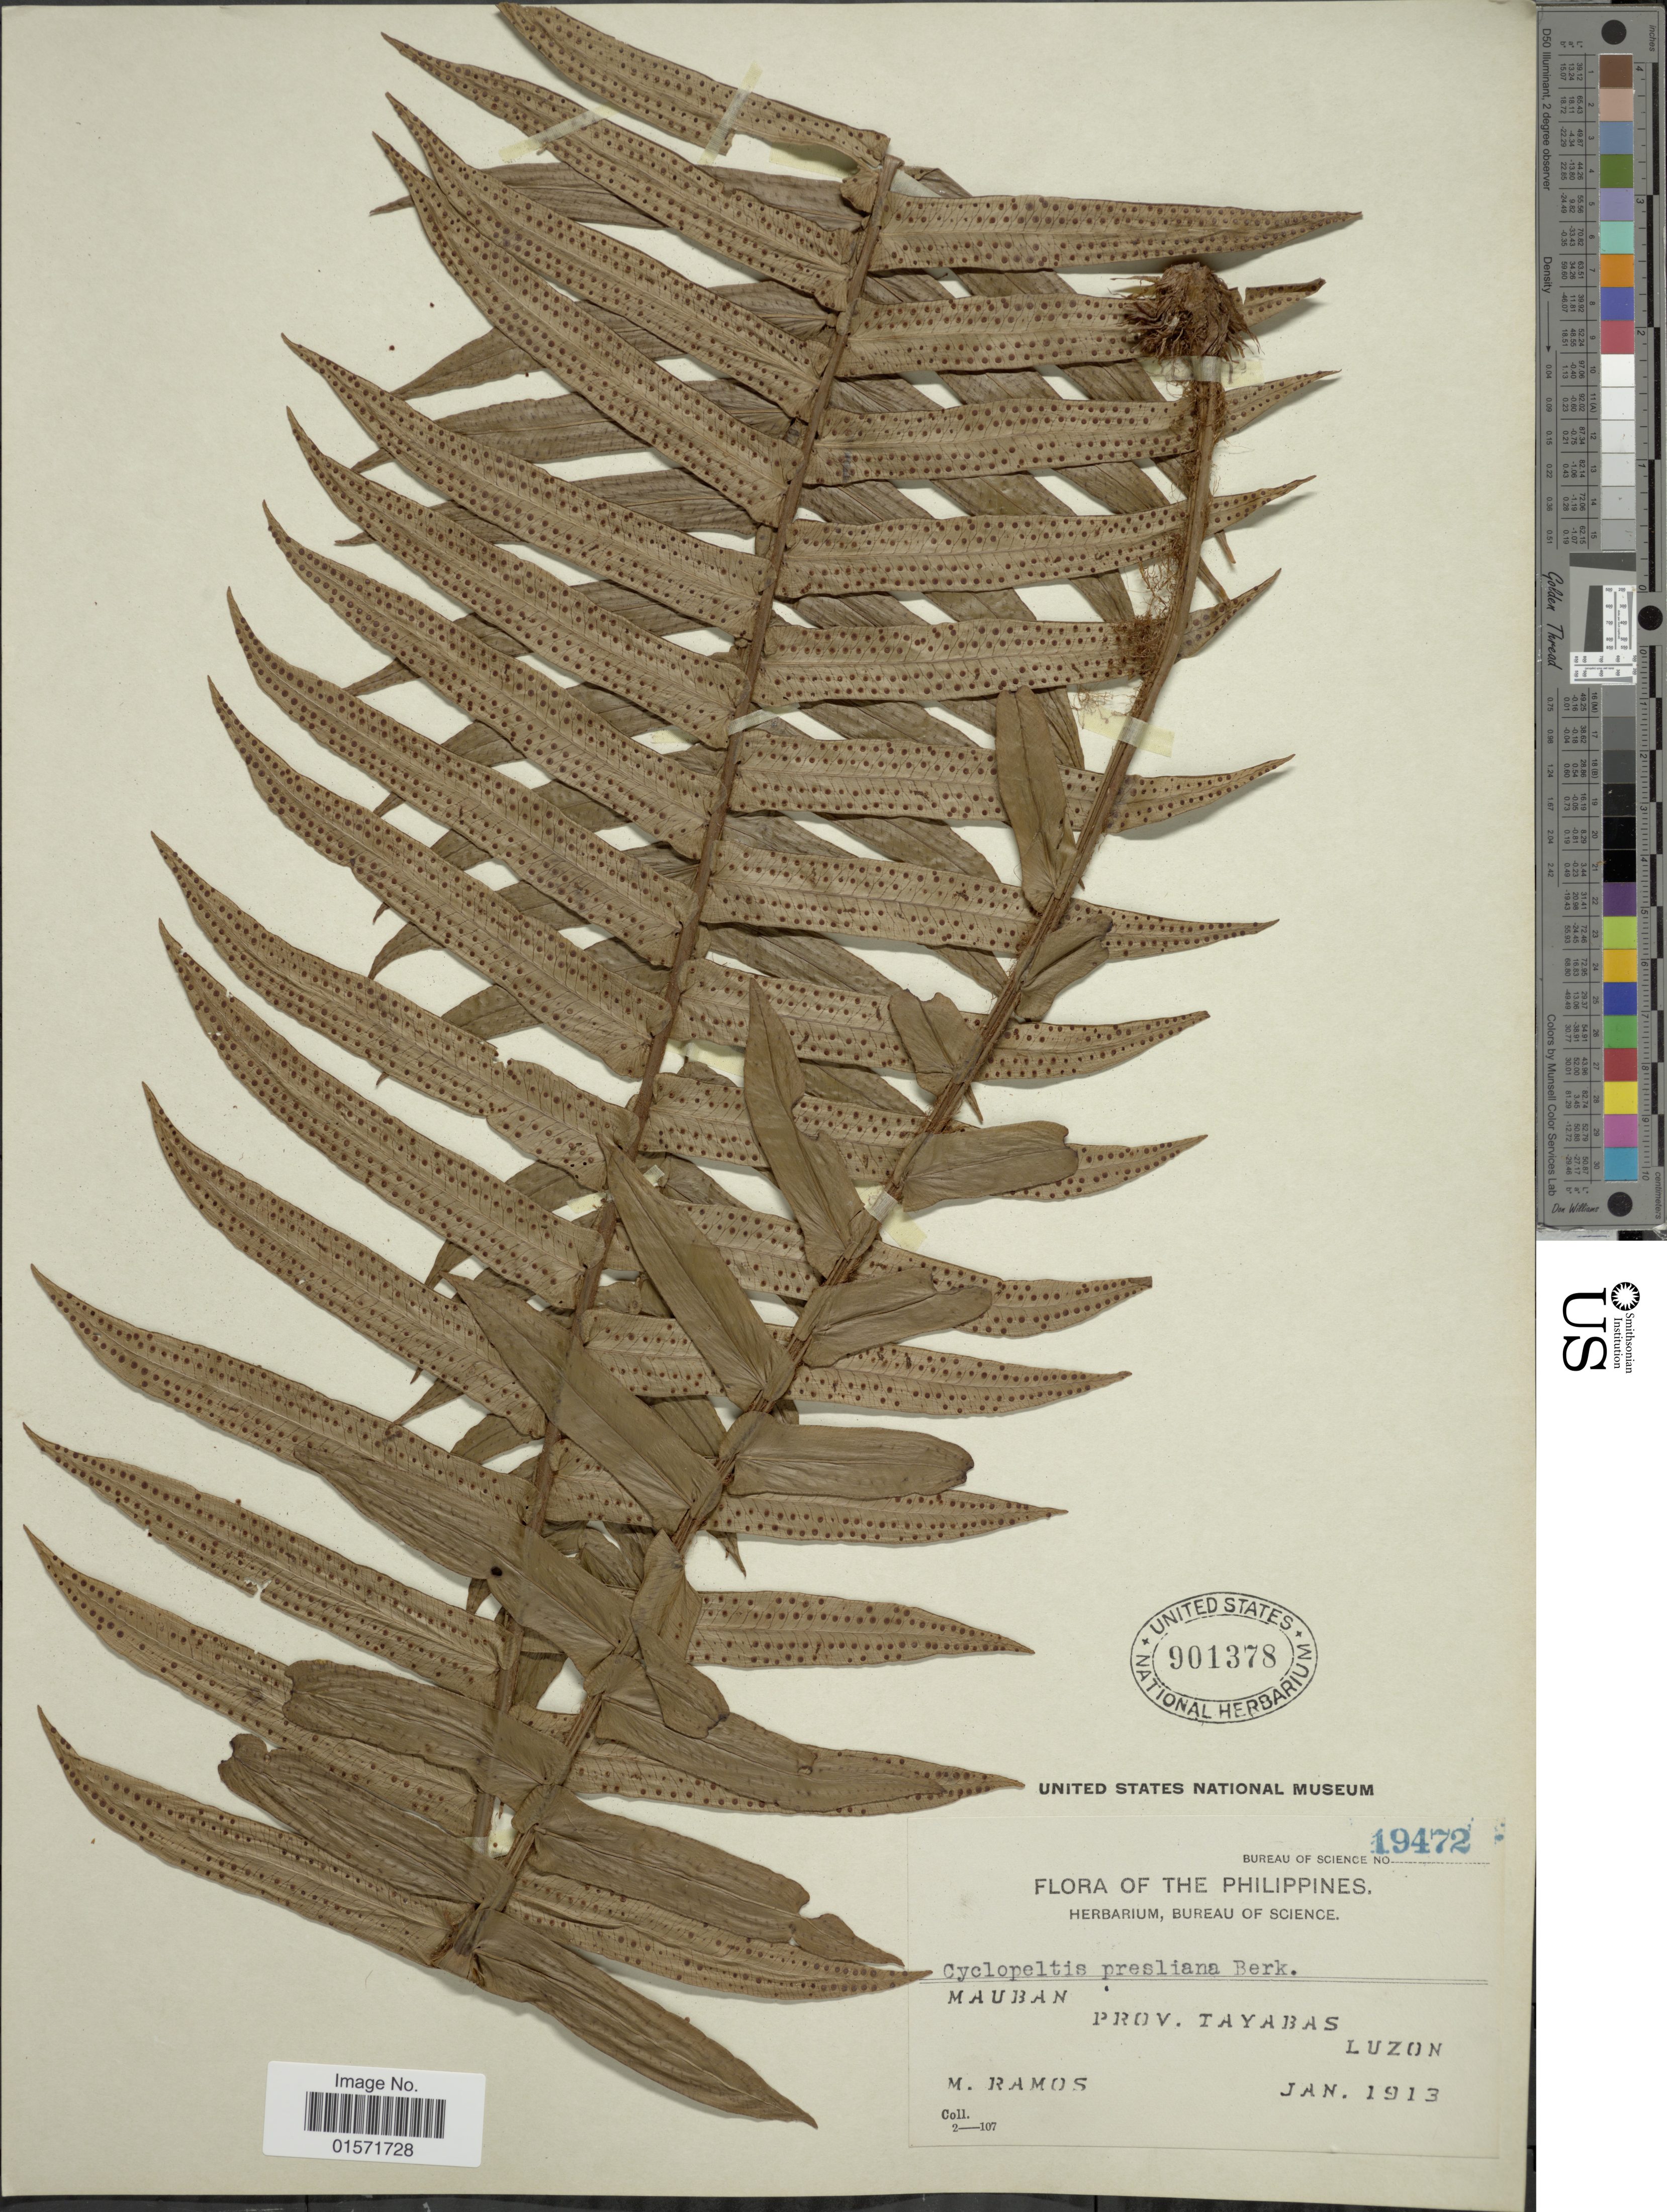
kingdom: Plantae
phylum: Tracheophyta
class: Polypodiopsida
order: Polypodiales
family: Lomariopsidaceae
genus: Cyclopeltis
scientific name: Cyclopeltis presliana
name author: (Mett.) Berkeley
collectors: M. Ramos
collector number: Bureau of Science 19472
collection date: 1913-01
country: Philippines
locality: Mauban. Prov. tayabas. Luzon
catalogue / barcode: US 901378